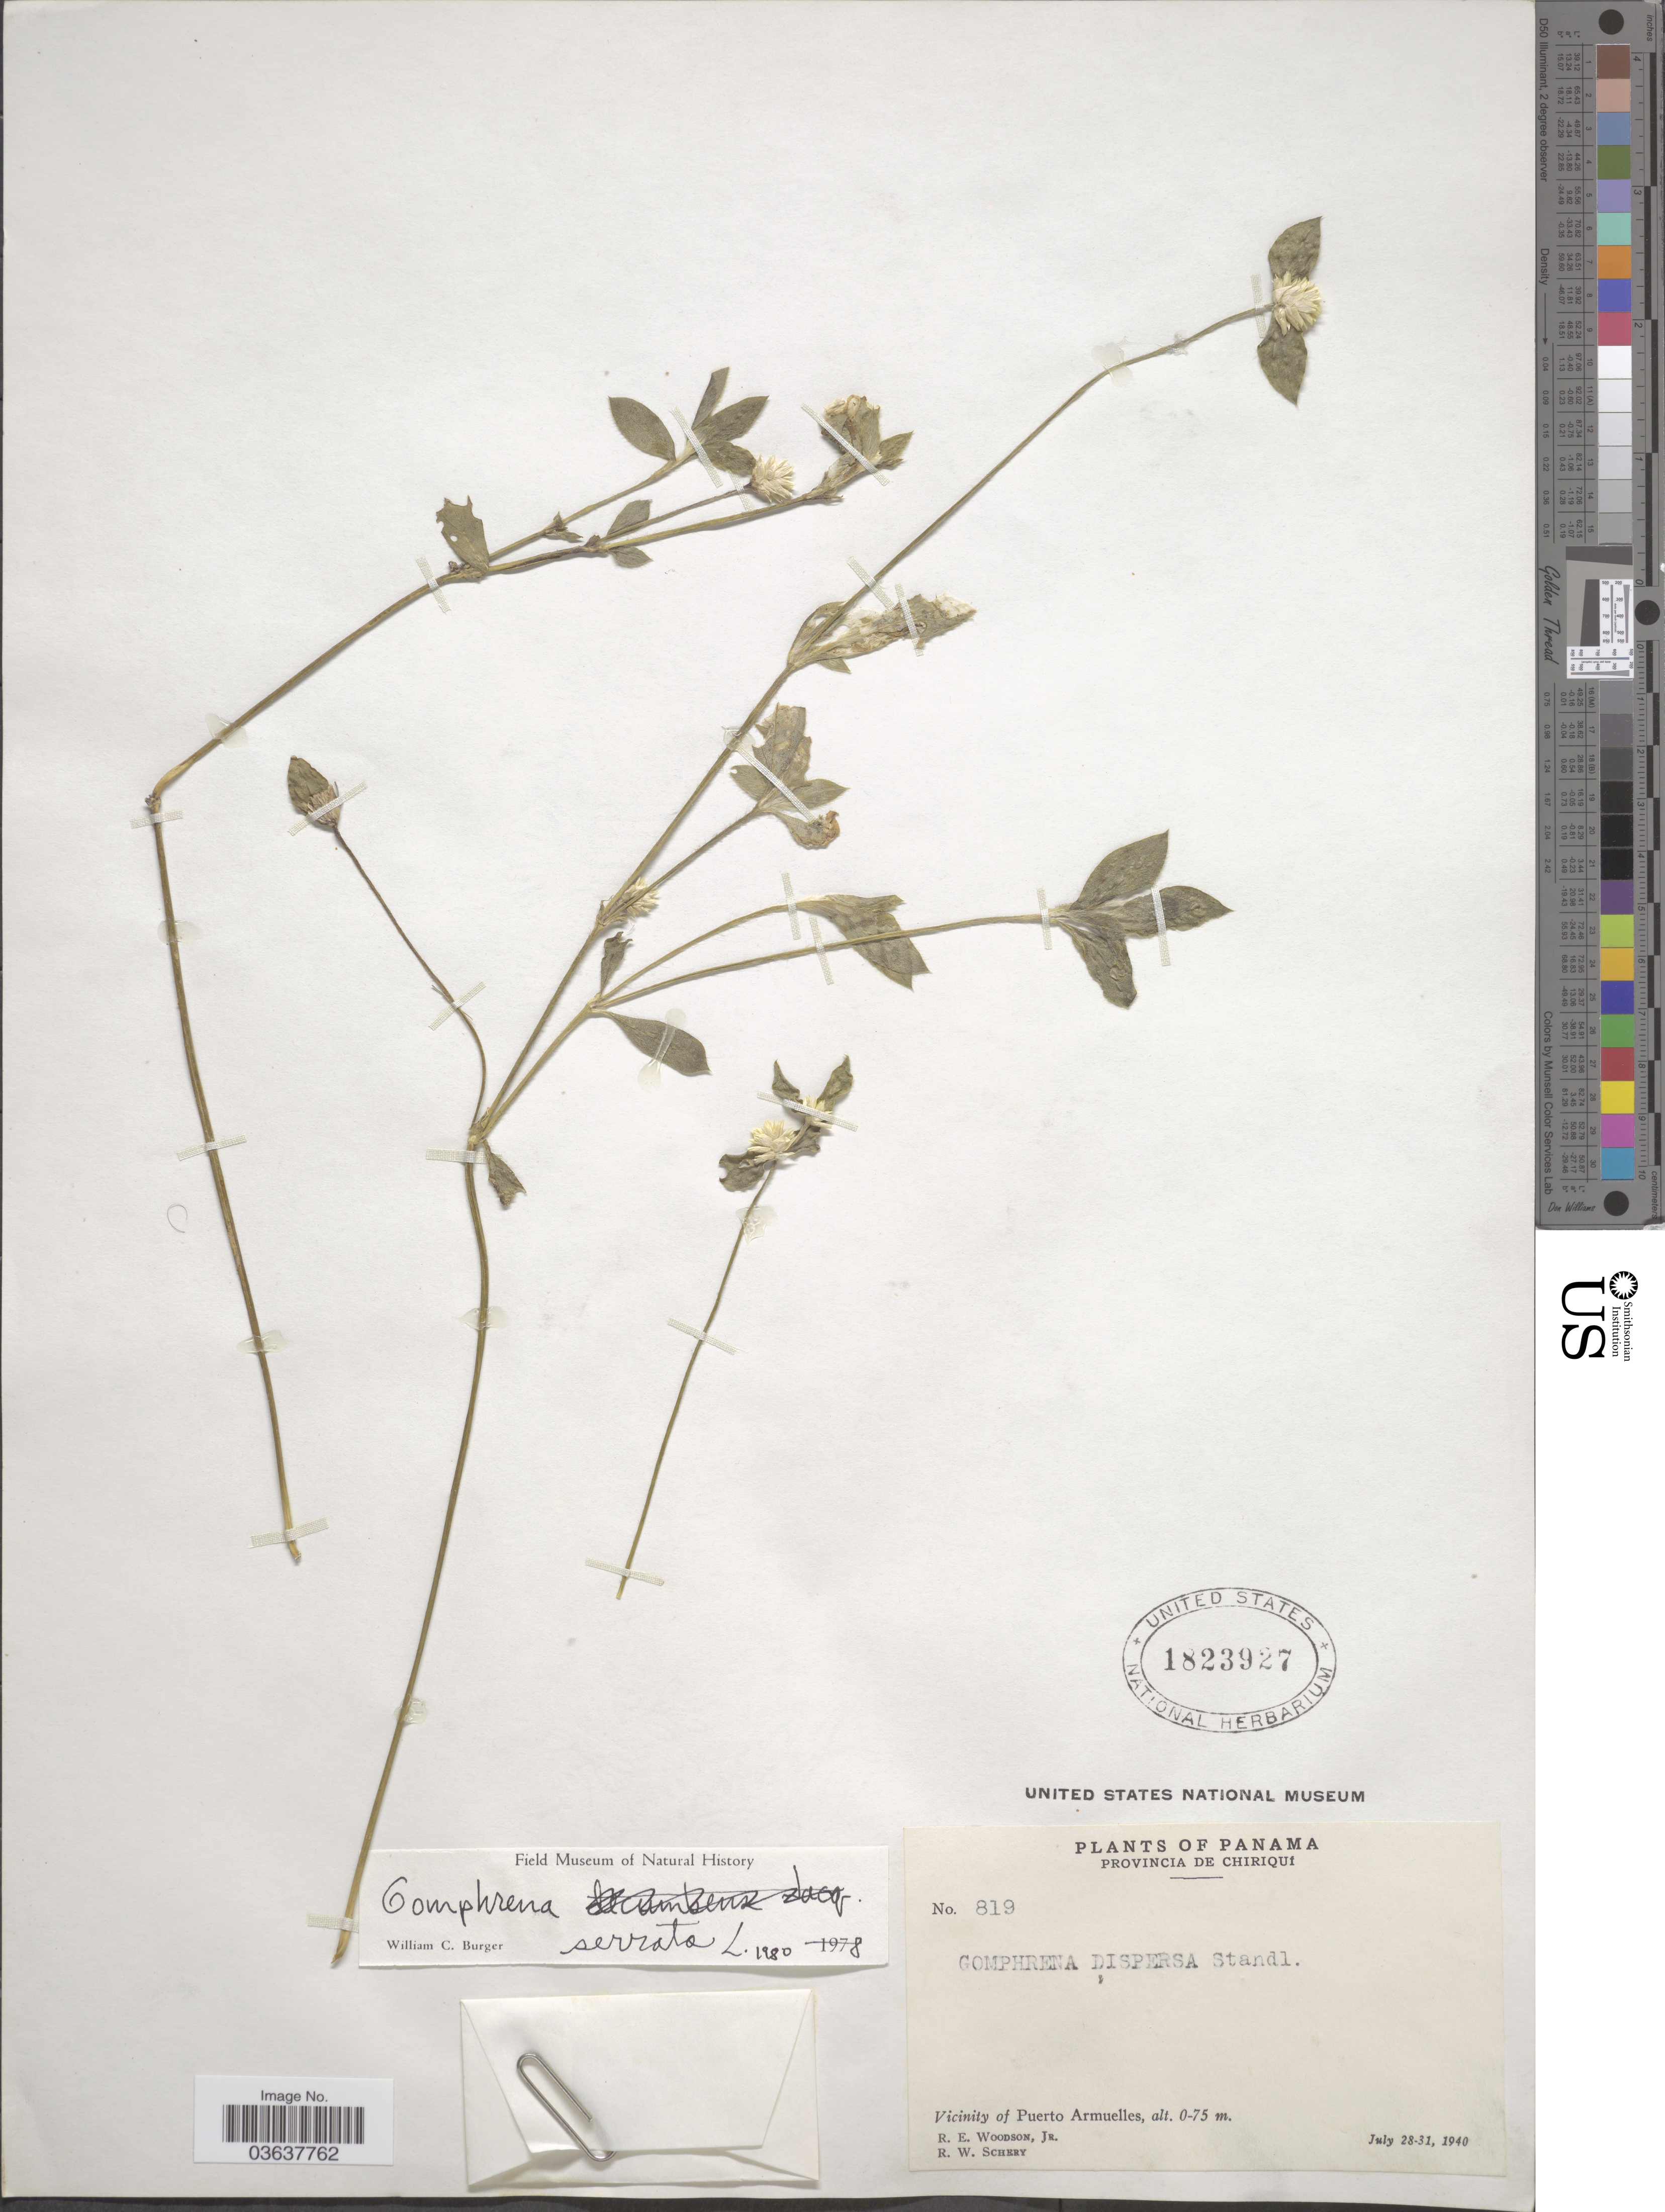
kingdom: Plantae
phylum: Tracheophyta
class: Magnoliopsida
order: Caryophyllales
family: Amaranthaceae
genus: Gomphrena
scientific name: Gomphrena serrata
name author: L.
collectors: R. E. Woodson & R. W. Schery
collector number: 819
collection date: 1940-07-28/1940-07-31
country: Panama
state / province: Chiriqui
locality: Vicinity of Puerto Armuelles.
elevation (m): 0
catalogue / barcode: US 1823927